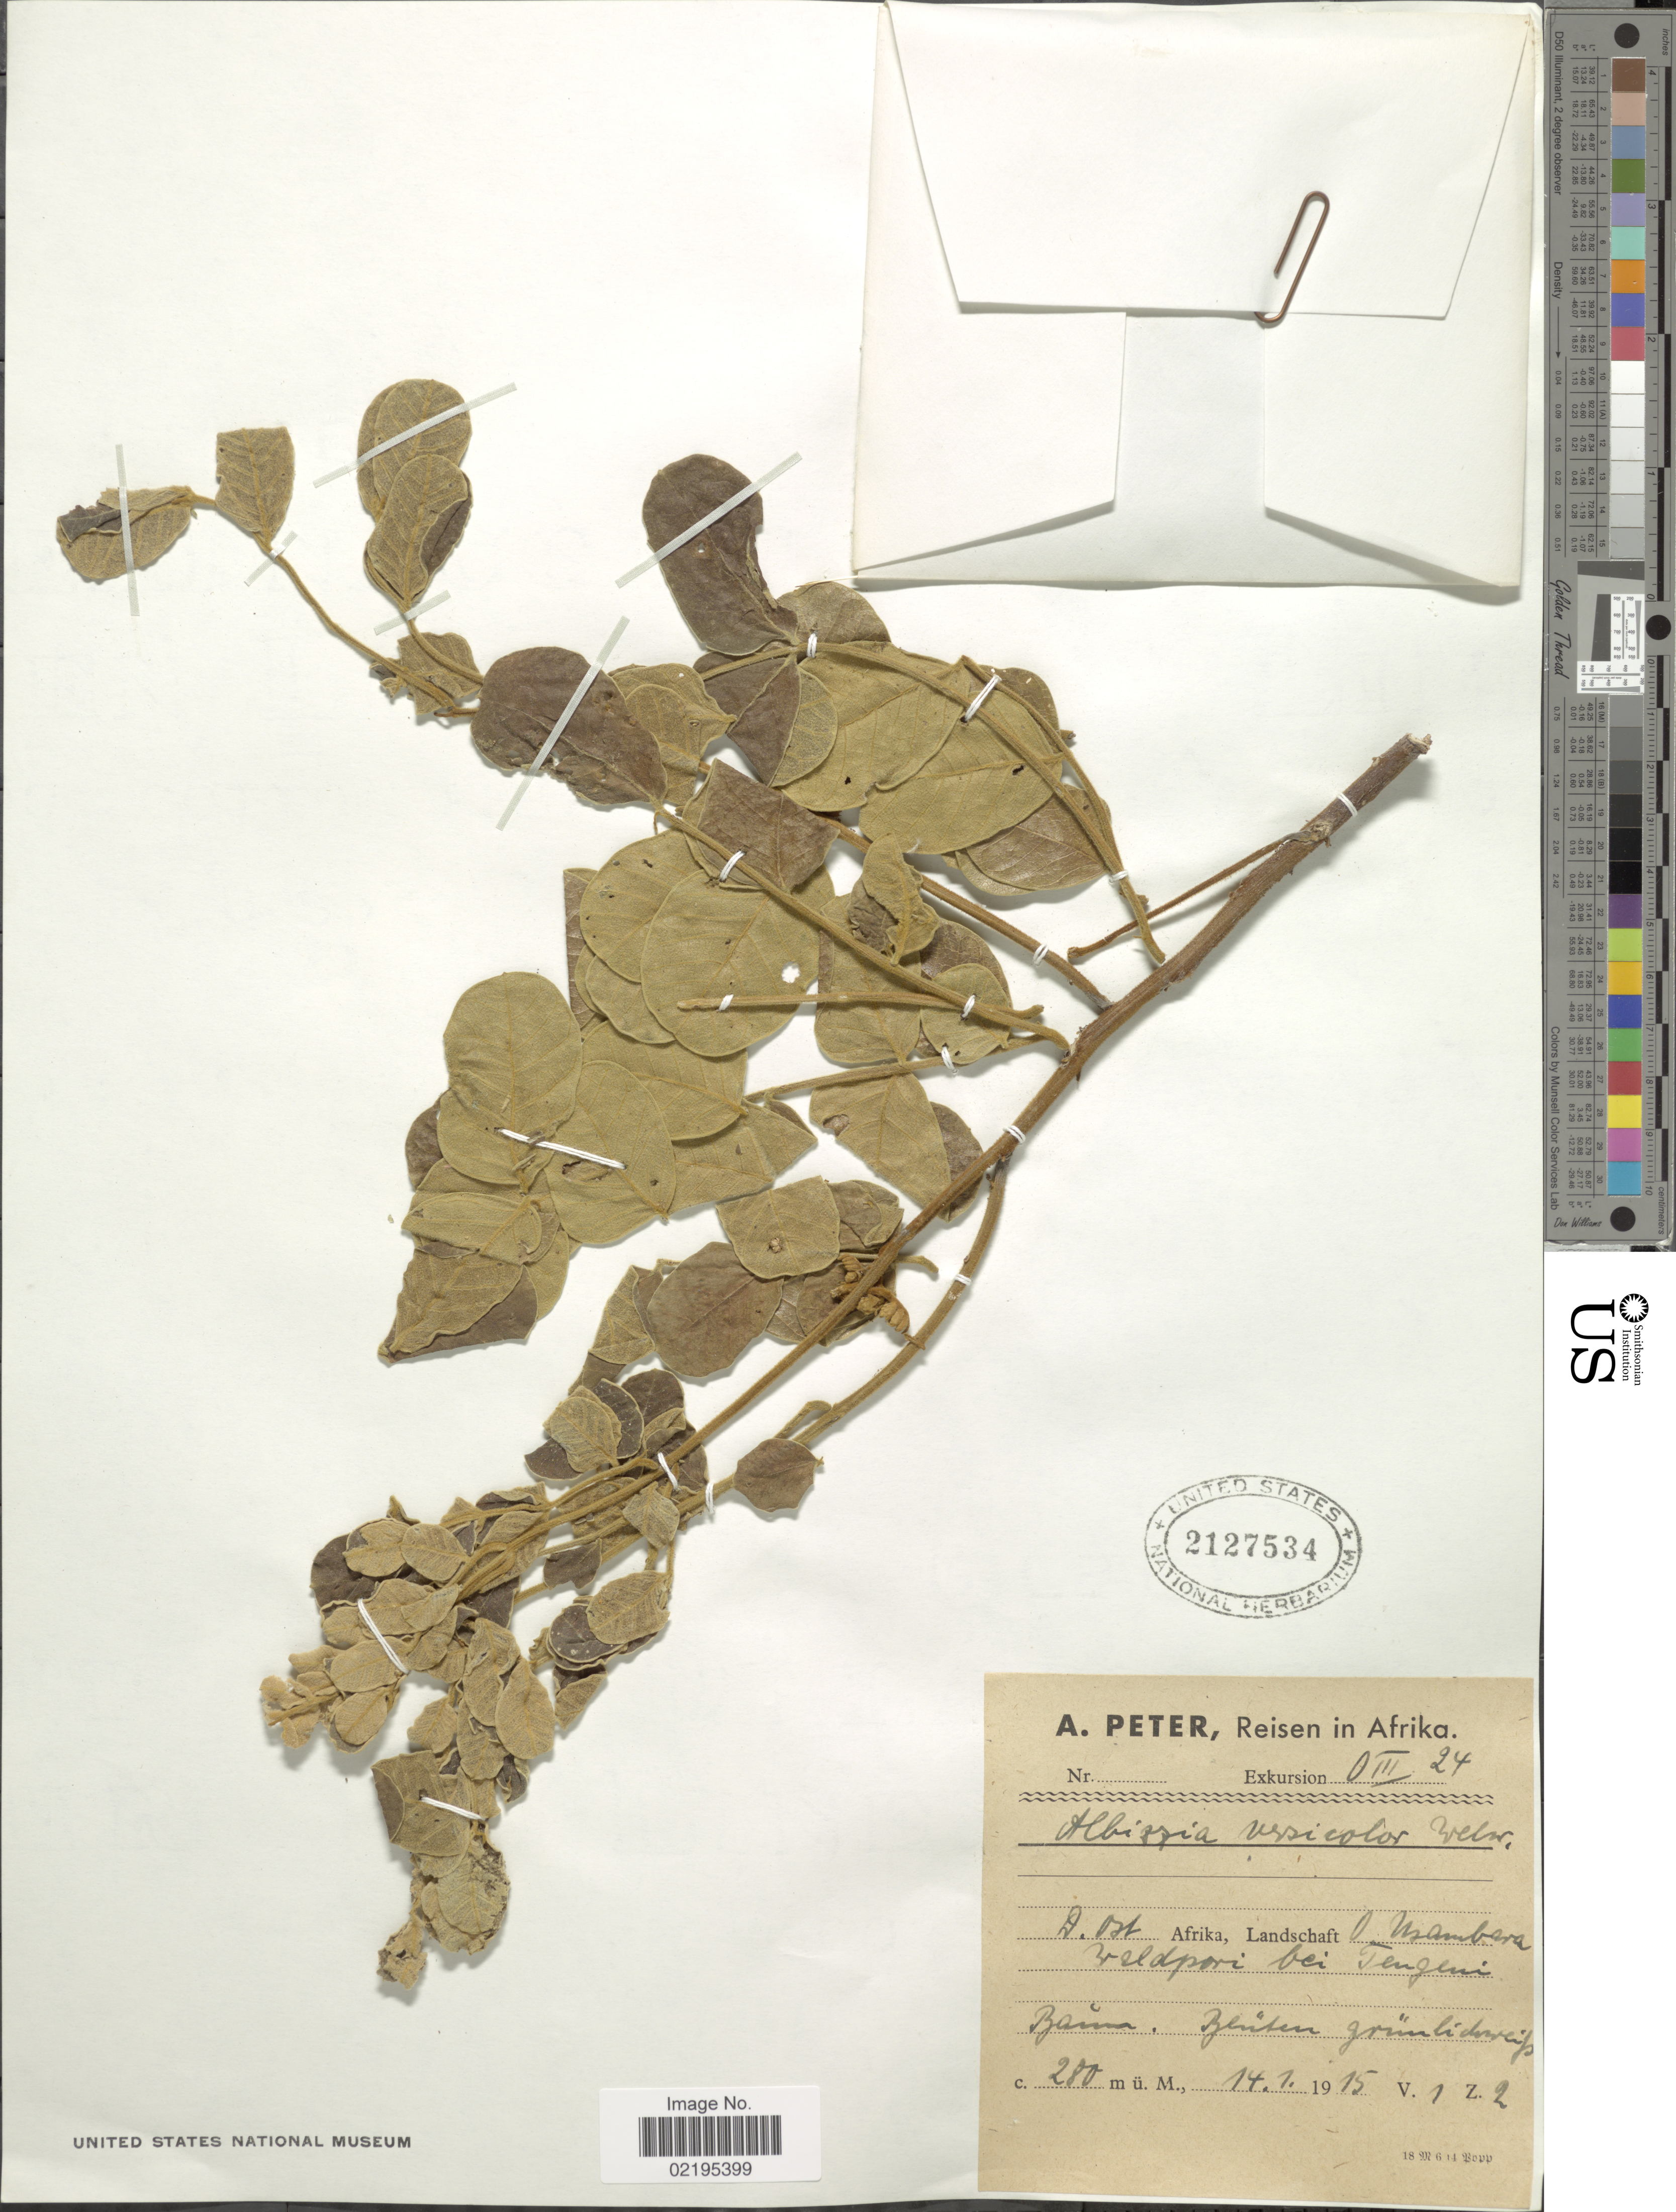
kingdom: Plantae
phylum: Tracheophyta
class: Magnoliopsida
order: Fabales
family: Fabaceae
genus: Albizia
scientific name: Albizia versicolor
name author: Welw. ex Oliv.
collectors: A. Peter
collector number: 0III24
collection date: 1915-01-14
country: Tanzania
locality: D. Ost Afrika, Landschaft O. Usambara Veldpori bei Tengeni, [illegible text]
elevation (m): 200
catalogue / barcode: US 2127534